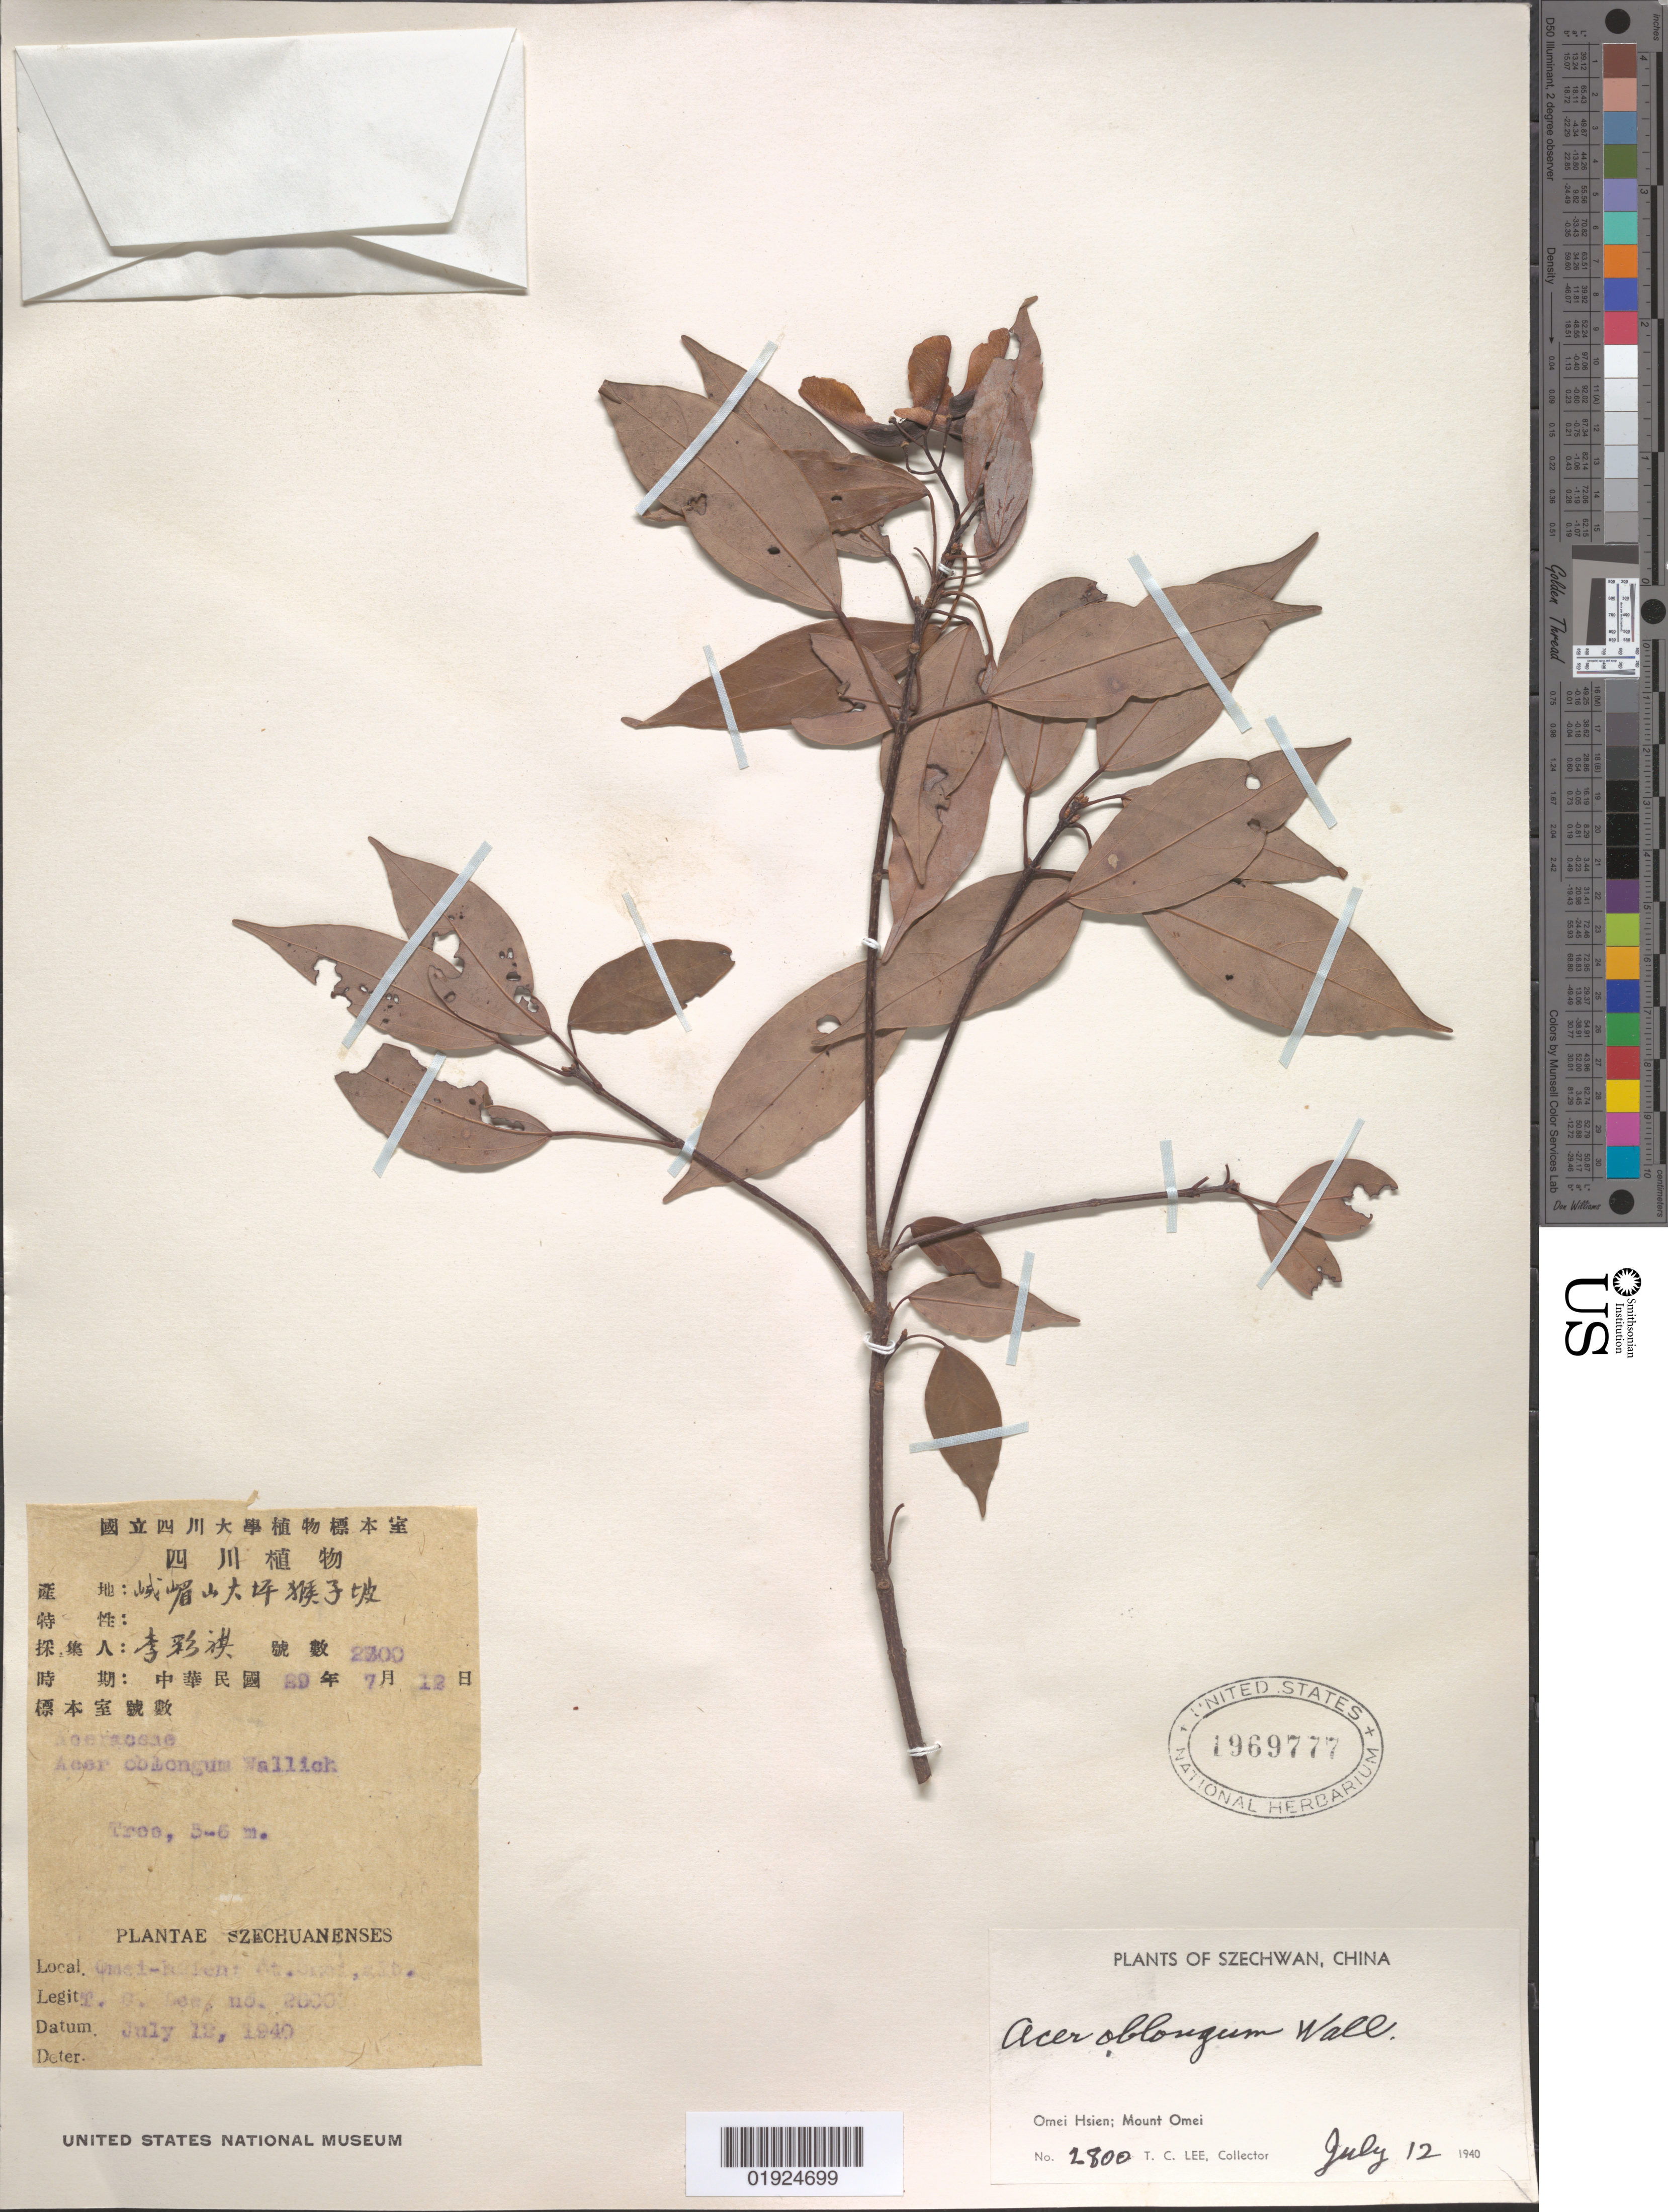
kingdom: Plantae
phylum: Tracheophyta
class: Magnoliopsida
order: Sapindales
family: Sapindaceae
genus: Acer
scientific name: Acer oblongum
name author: Wall. ex DC.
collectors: T. Lee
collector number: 2800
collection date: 1940-07-12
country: China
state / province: Sichuan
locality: Szechwan [Sichuan], Omei Hsien: Mount Omei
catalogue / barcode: US 1969777